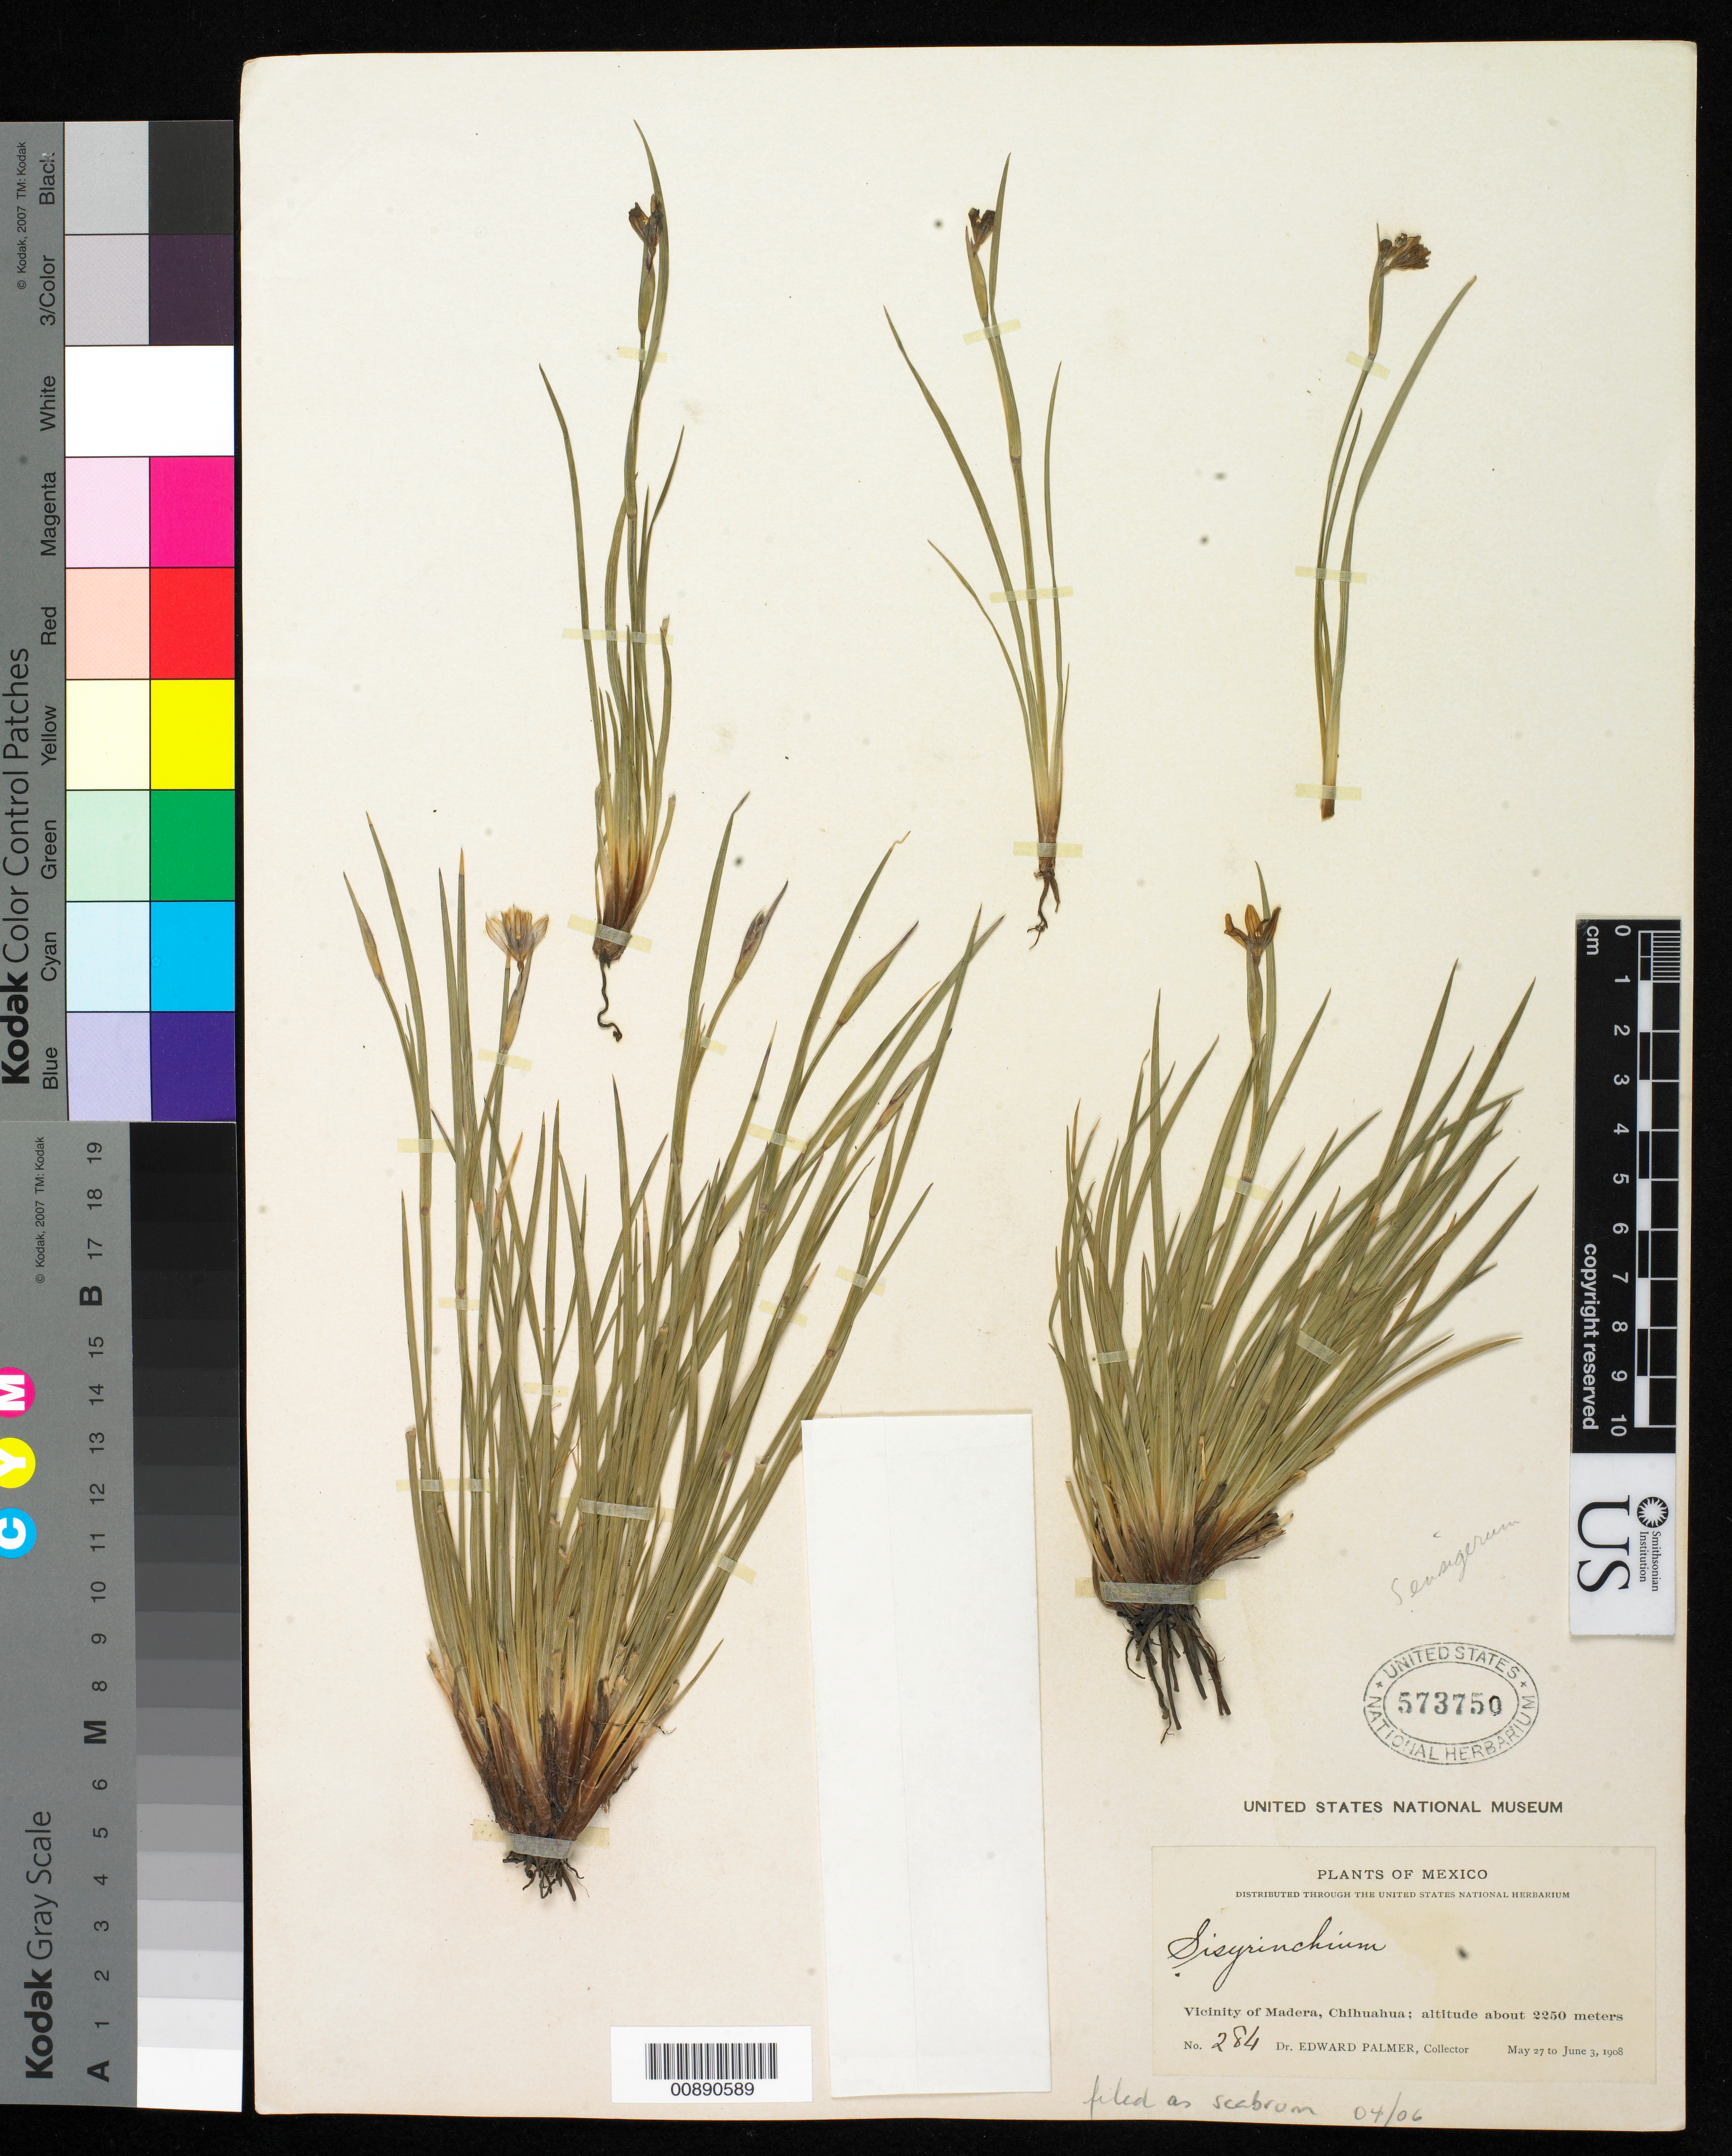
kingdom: Plantae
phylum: Tracheophyta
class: Liliopsida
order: Asparagales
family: Iridaceae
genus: Sisyrinchium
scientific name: Sisyrinchium scabrum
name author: Schltdl. & Cham.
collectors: E. Palmer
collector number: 284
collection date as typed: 27 May 1908 to 03 Jun 1908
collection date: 1908-05-27/1908-06-03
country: Mexico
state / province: Chihuahua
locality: Vicinity of Madera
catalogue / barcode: US 573750